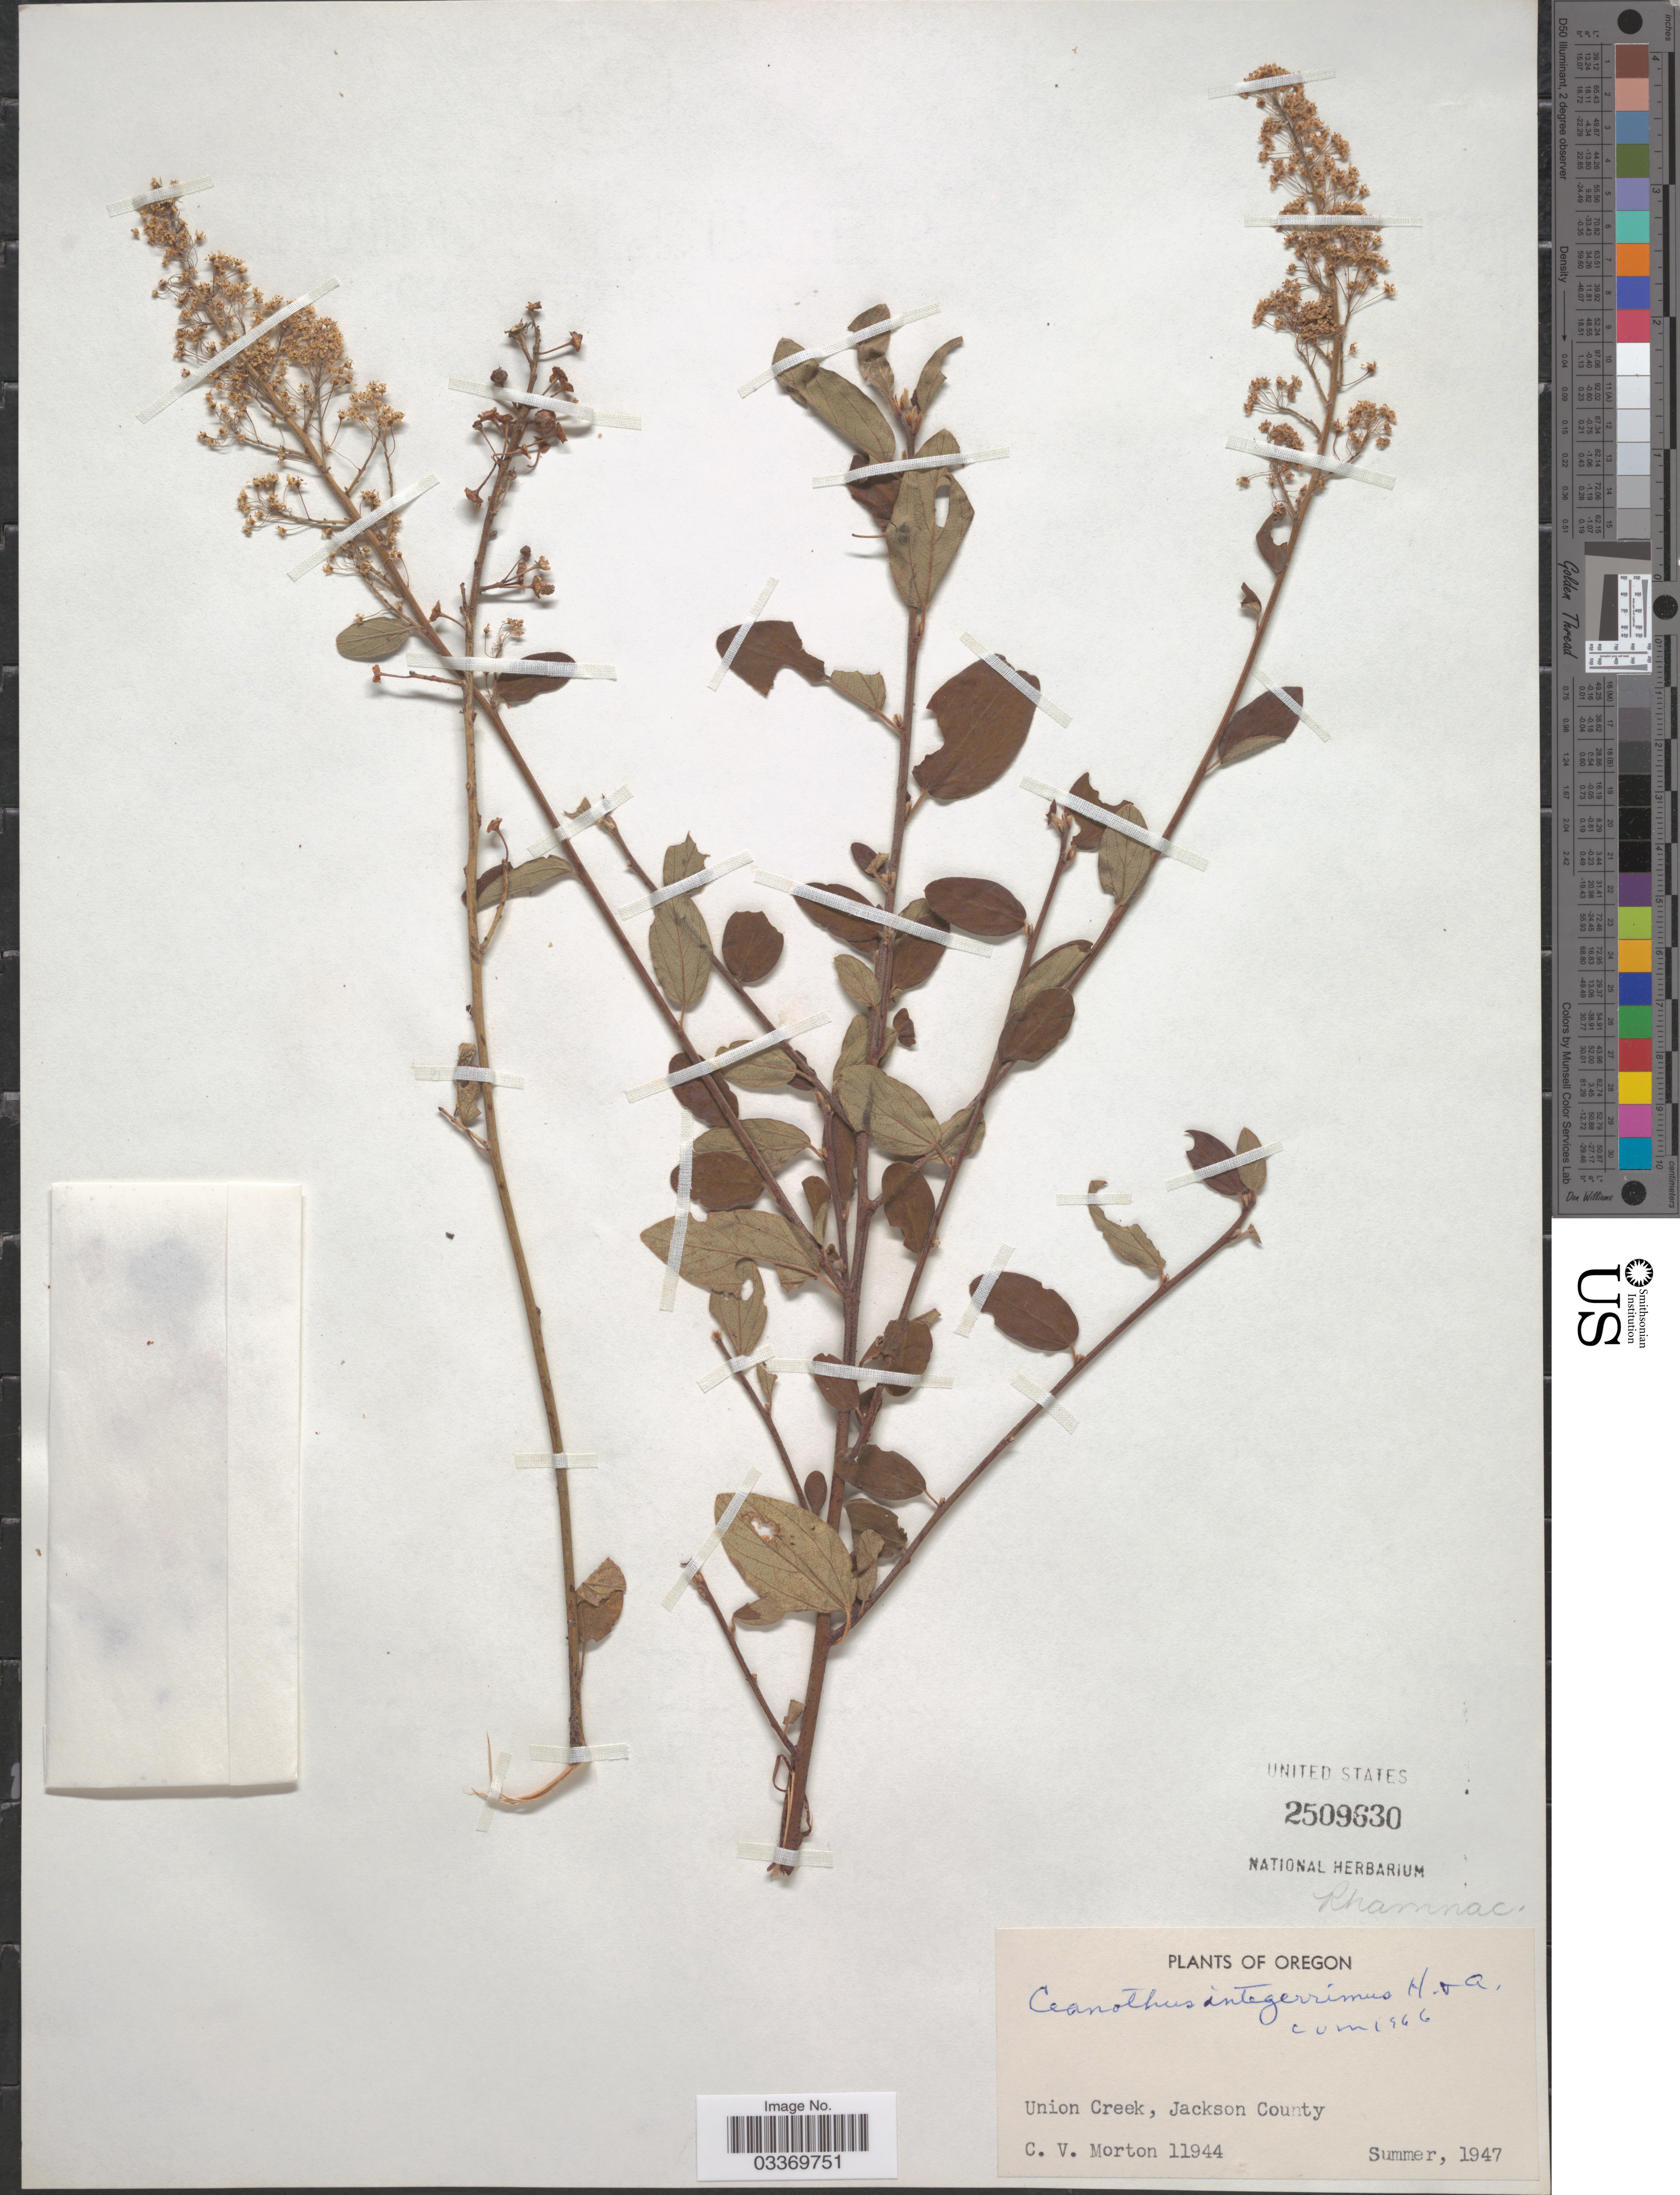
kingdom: Plantae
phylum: Tracheophyta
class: Magnoliopsida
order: Rosales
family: Rhamnaceae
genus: Ceanothus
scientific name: Ceanothus integerrimus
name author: Hook. & Arn.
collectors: C. V. Morton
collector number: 11944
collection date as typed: Summer, 1947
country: United States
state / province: Oregon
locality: Union Creek, Jackson County.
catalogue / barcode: US 2509630